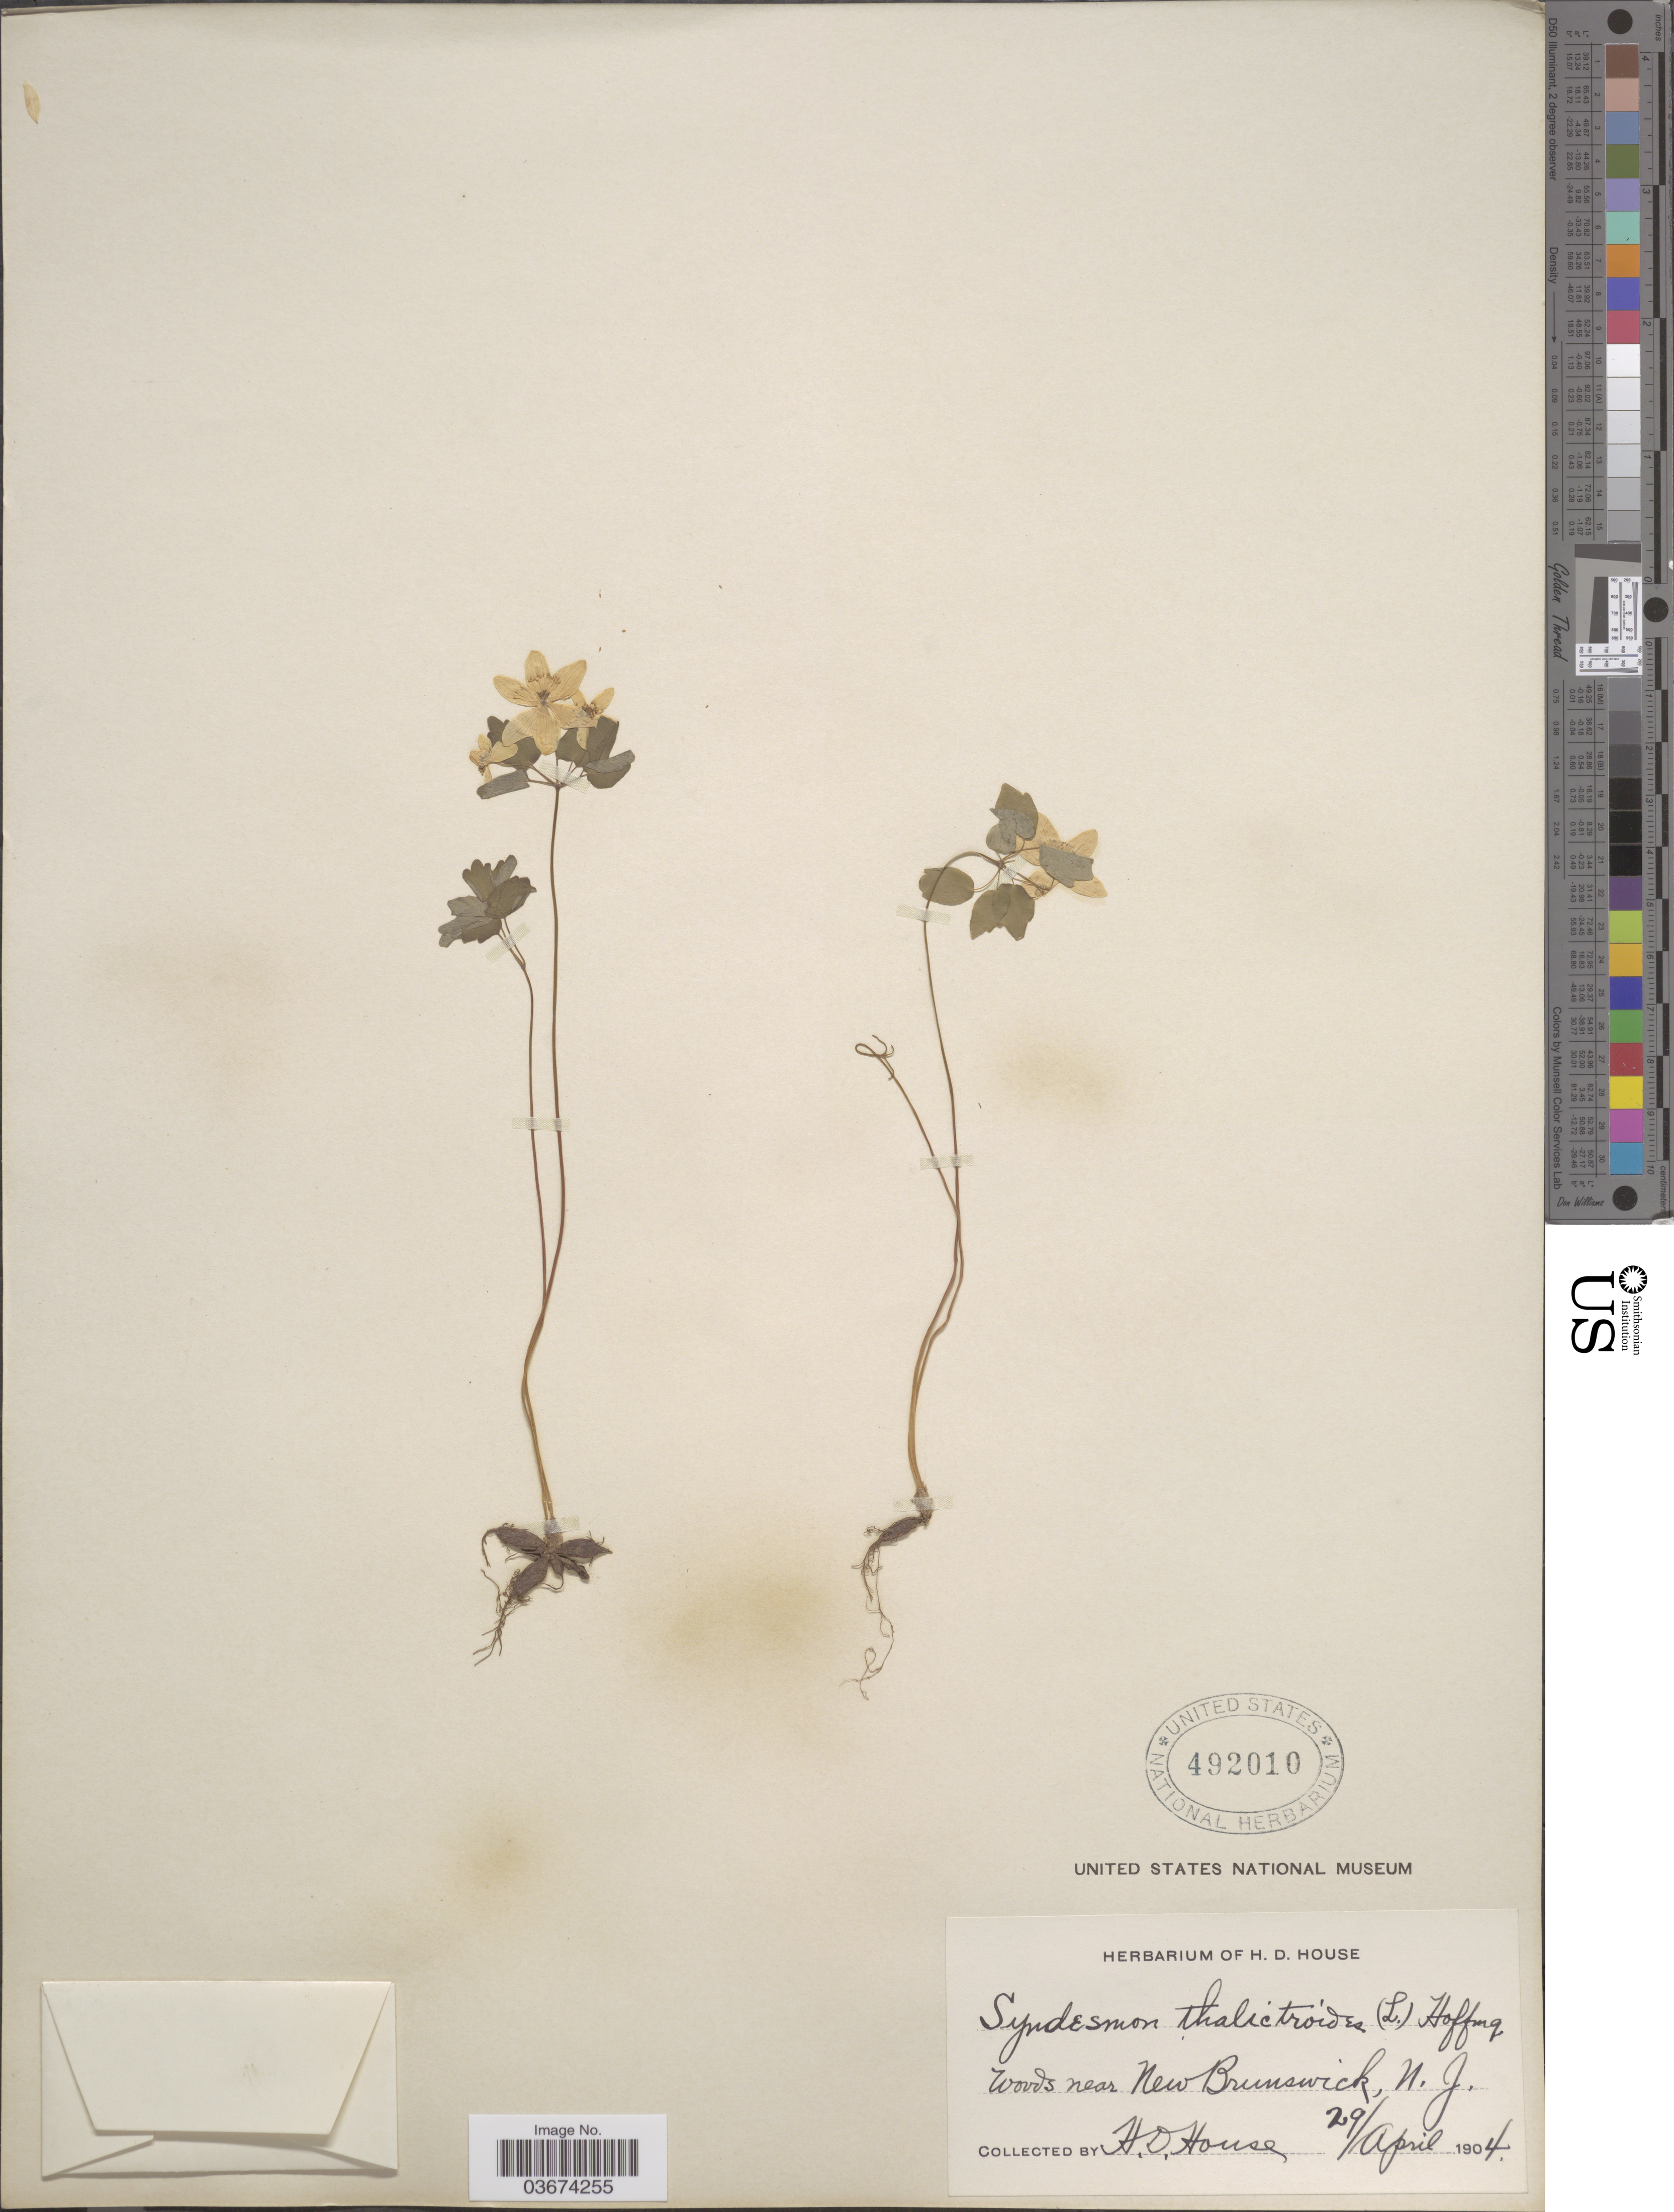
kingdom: Plantae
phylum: Tracheophyta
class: Magnoliopsida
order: Ranunculales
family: Ranunculaceae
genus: Thalictrum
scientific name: Thalictrum thalictroides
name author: (L.) A.J. Eames & B. Boivin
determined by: Strong, M. T., (US), Smithsonian Institution - National Museum of Natural History (UNITED STATES)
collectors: H. D. House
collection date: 1904-04-29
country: United States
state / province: New Jersey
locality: Woods near New Brunswick.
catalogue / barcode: US 492010